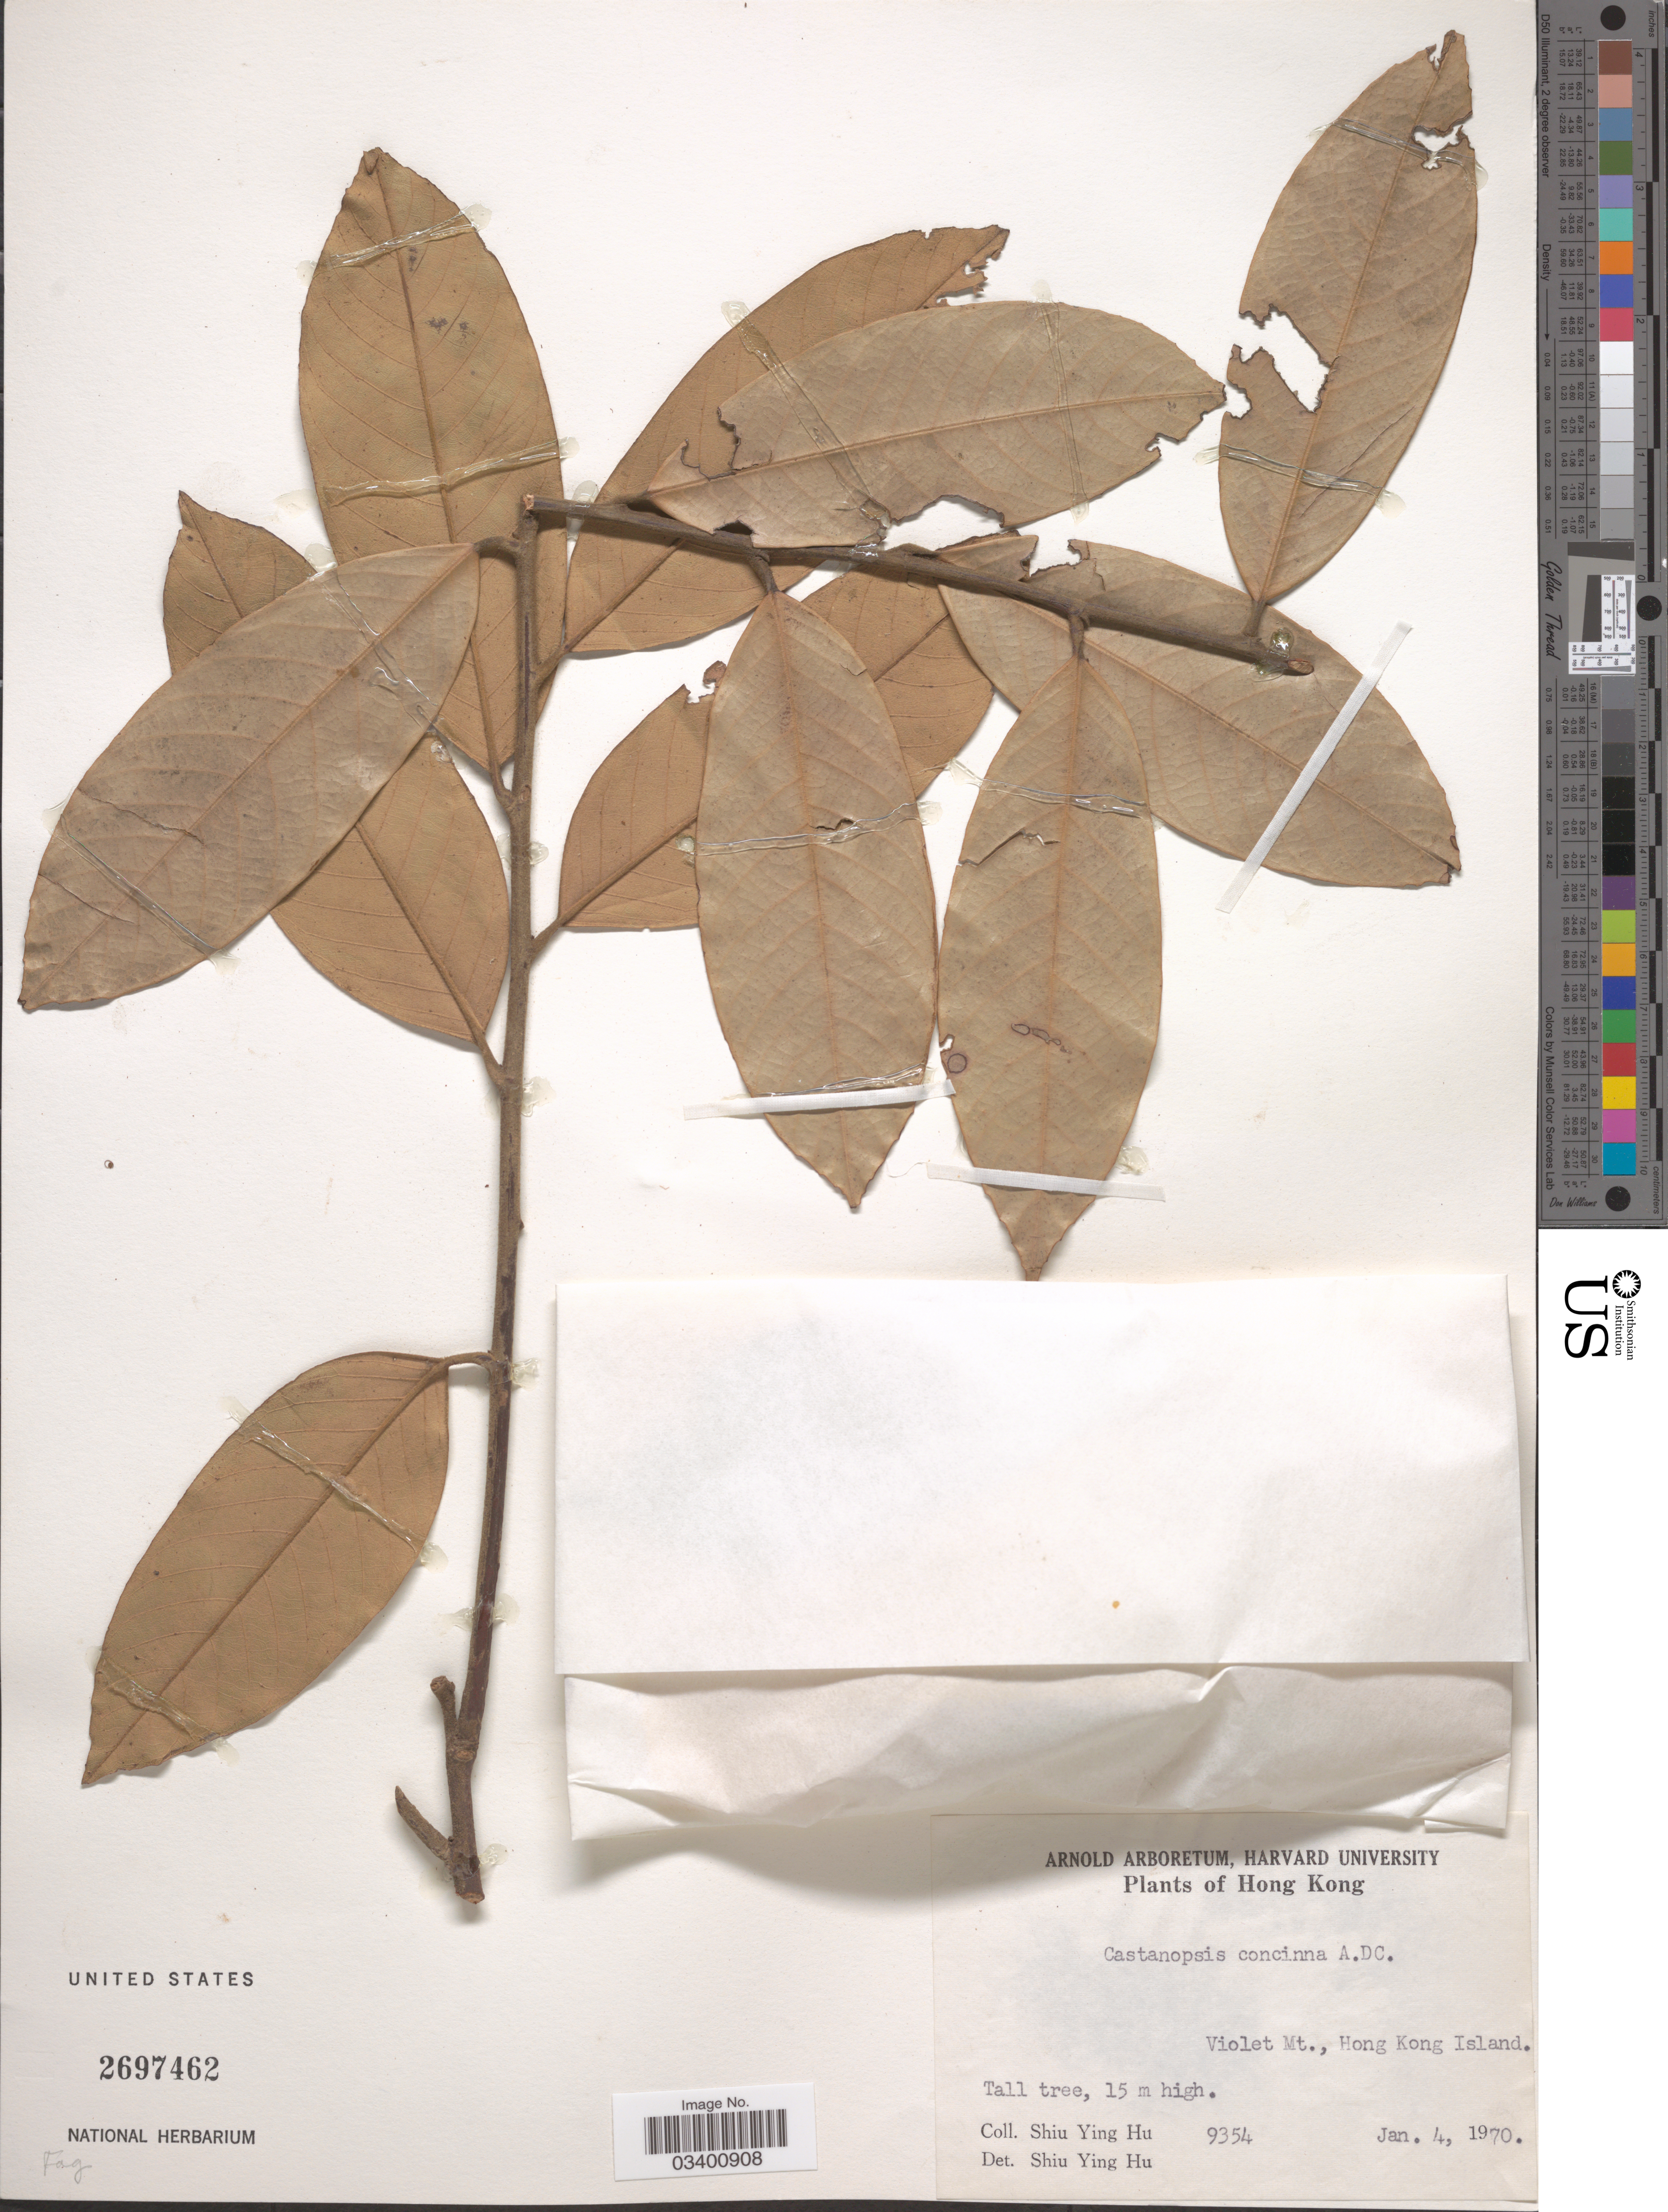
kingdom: Plantae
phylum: Tracheophyta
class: Magnoliopsida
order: Fagales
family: Fagaceae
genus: Castanopsis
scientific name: Castanopsis concinna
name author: (Champ. & Benth.) A. DC.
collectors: S. Y. Hu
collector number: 9354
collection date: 1970-01-04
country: China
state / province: Hong Kong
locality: Violet Mt., Hong Kong Island.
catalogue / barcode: US 2697462